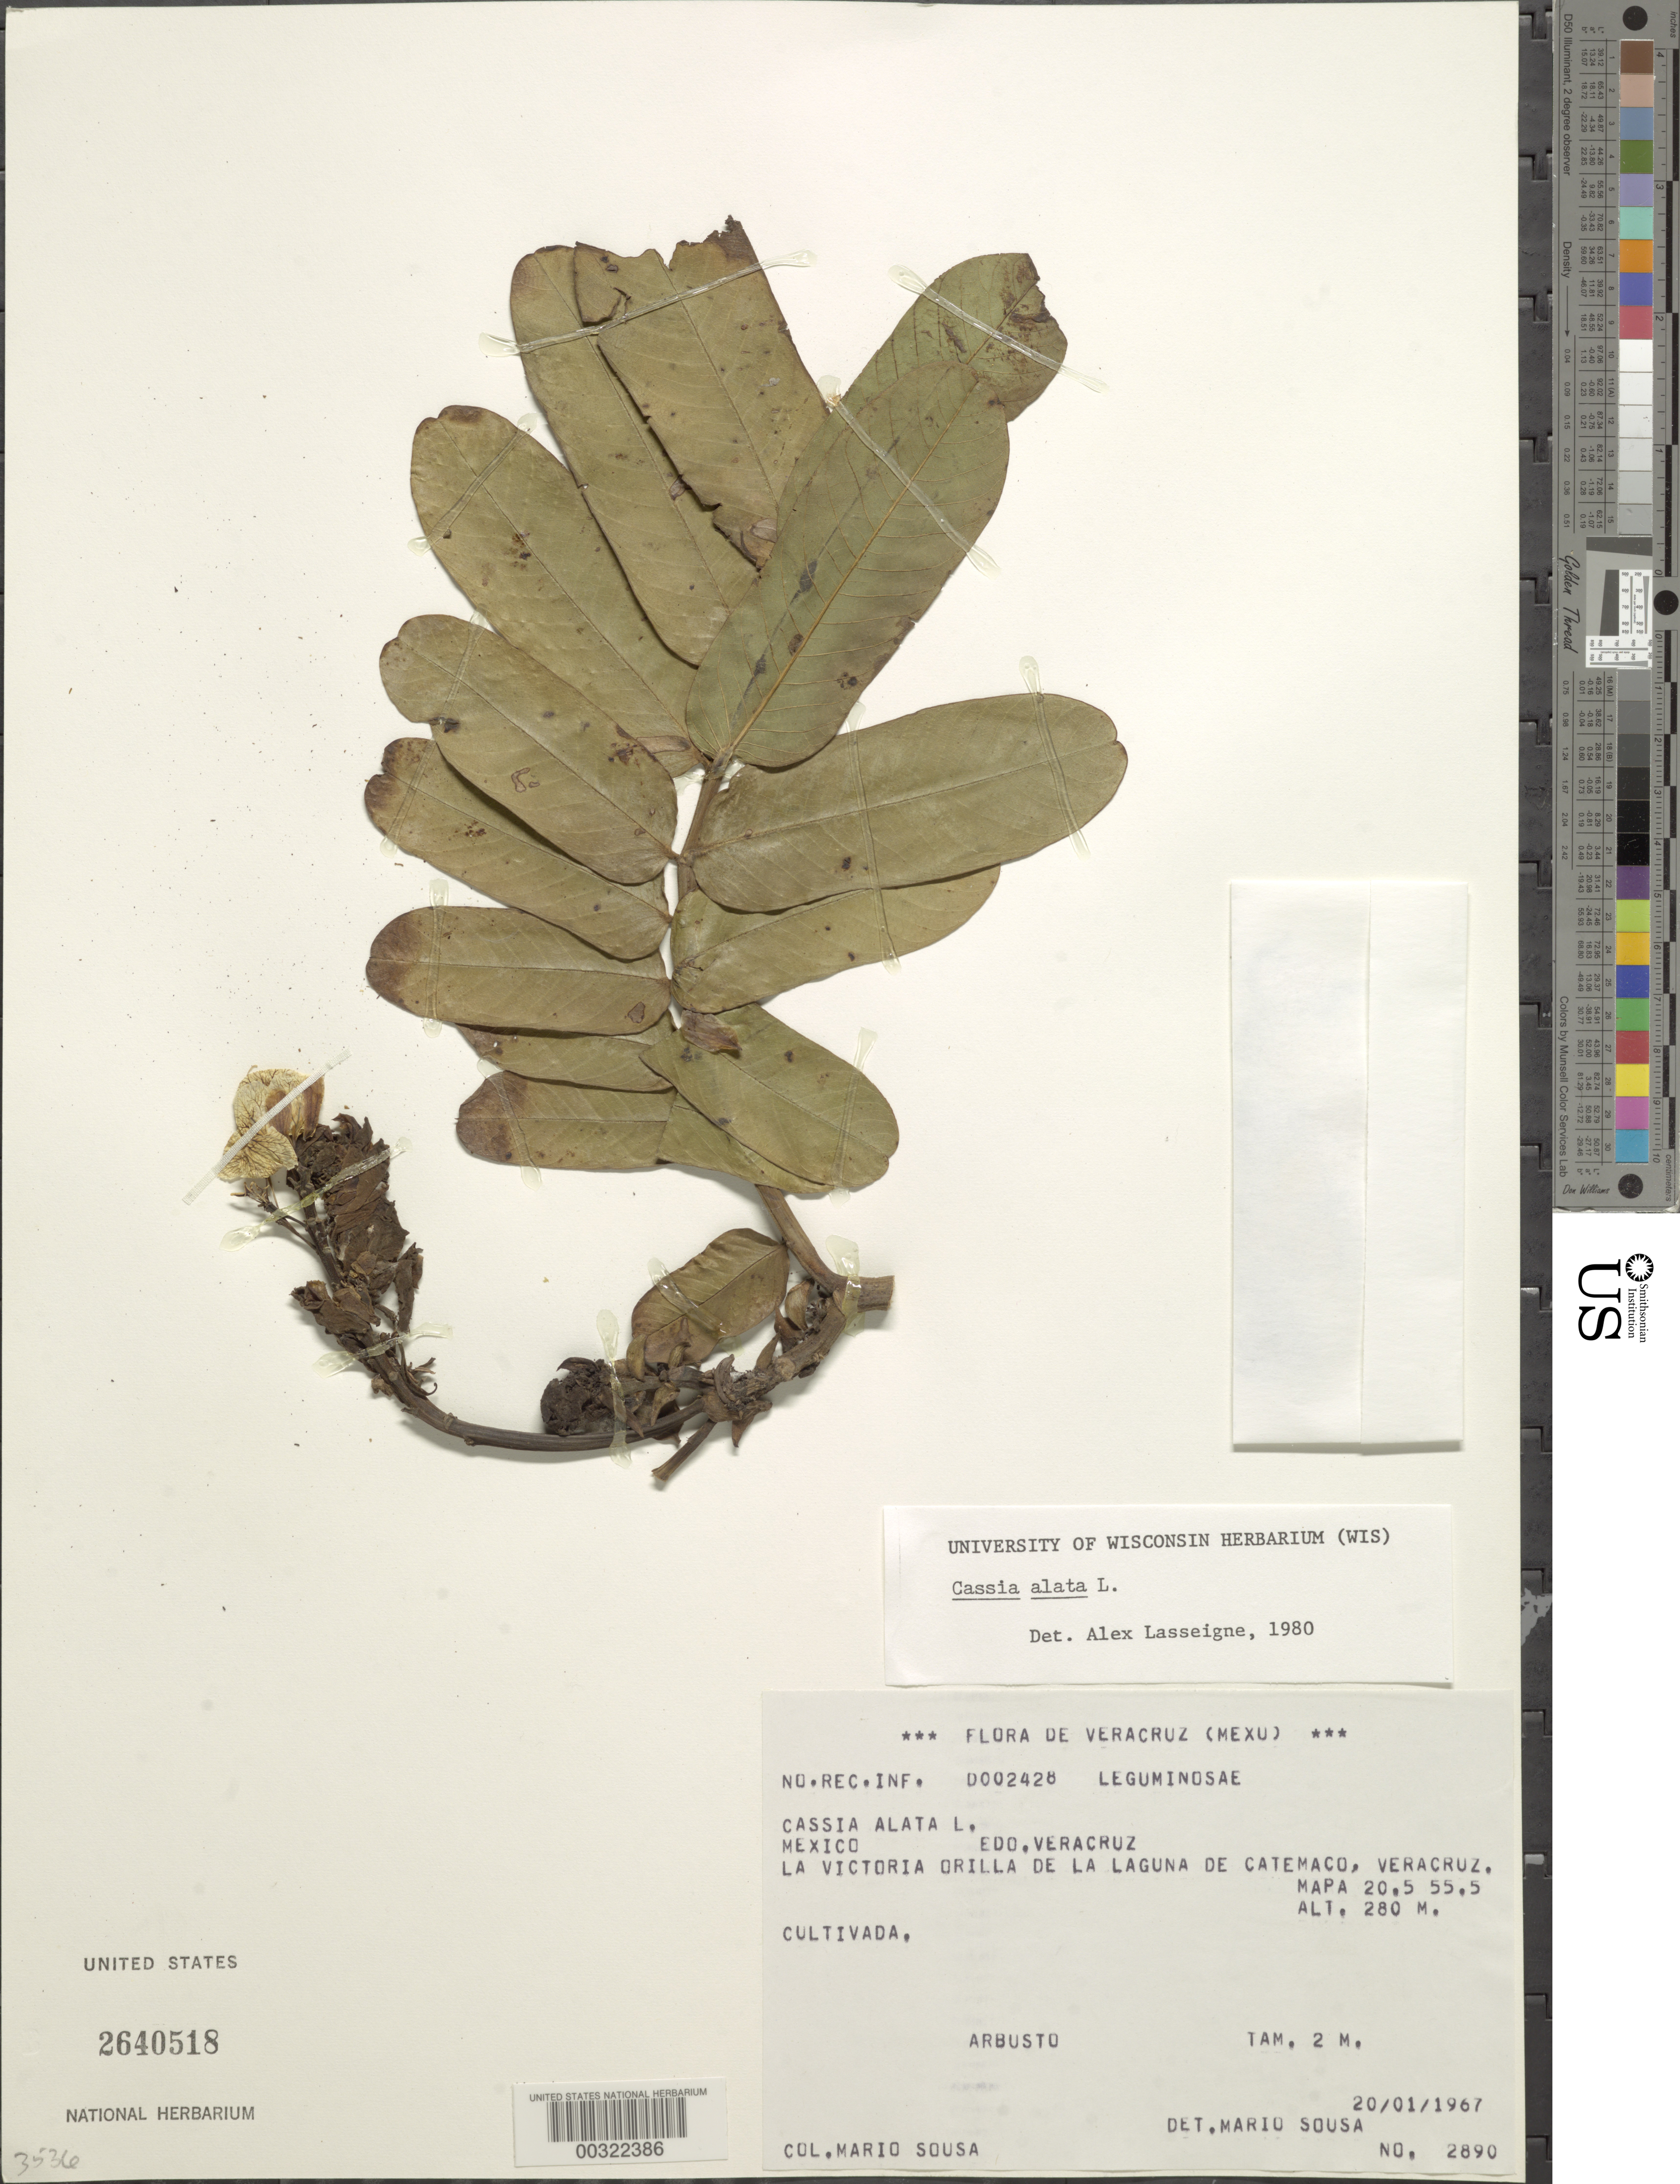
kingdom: Plantae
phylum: Tracheophyta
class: Magnoliopsida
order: Fabales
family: Fabaceae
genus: Senna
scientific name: Senna alata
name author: (L.) Roxb.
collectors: M. Sousa S.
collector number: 2890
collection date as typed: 20 Jan 1967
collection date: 1967-01-20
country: Mexico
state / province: Veracruz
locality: La Victoria bank of the laguna de catemaco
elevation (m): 280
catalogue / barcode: US 2640518